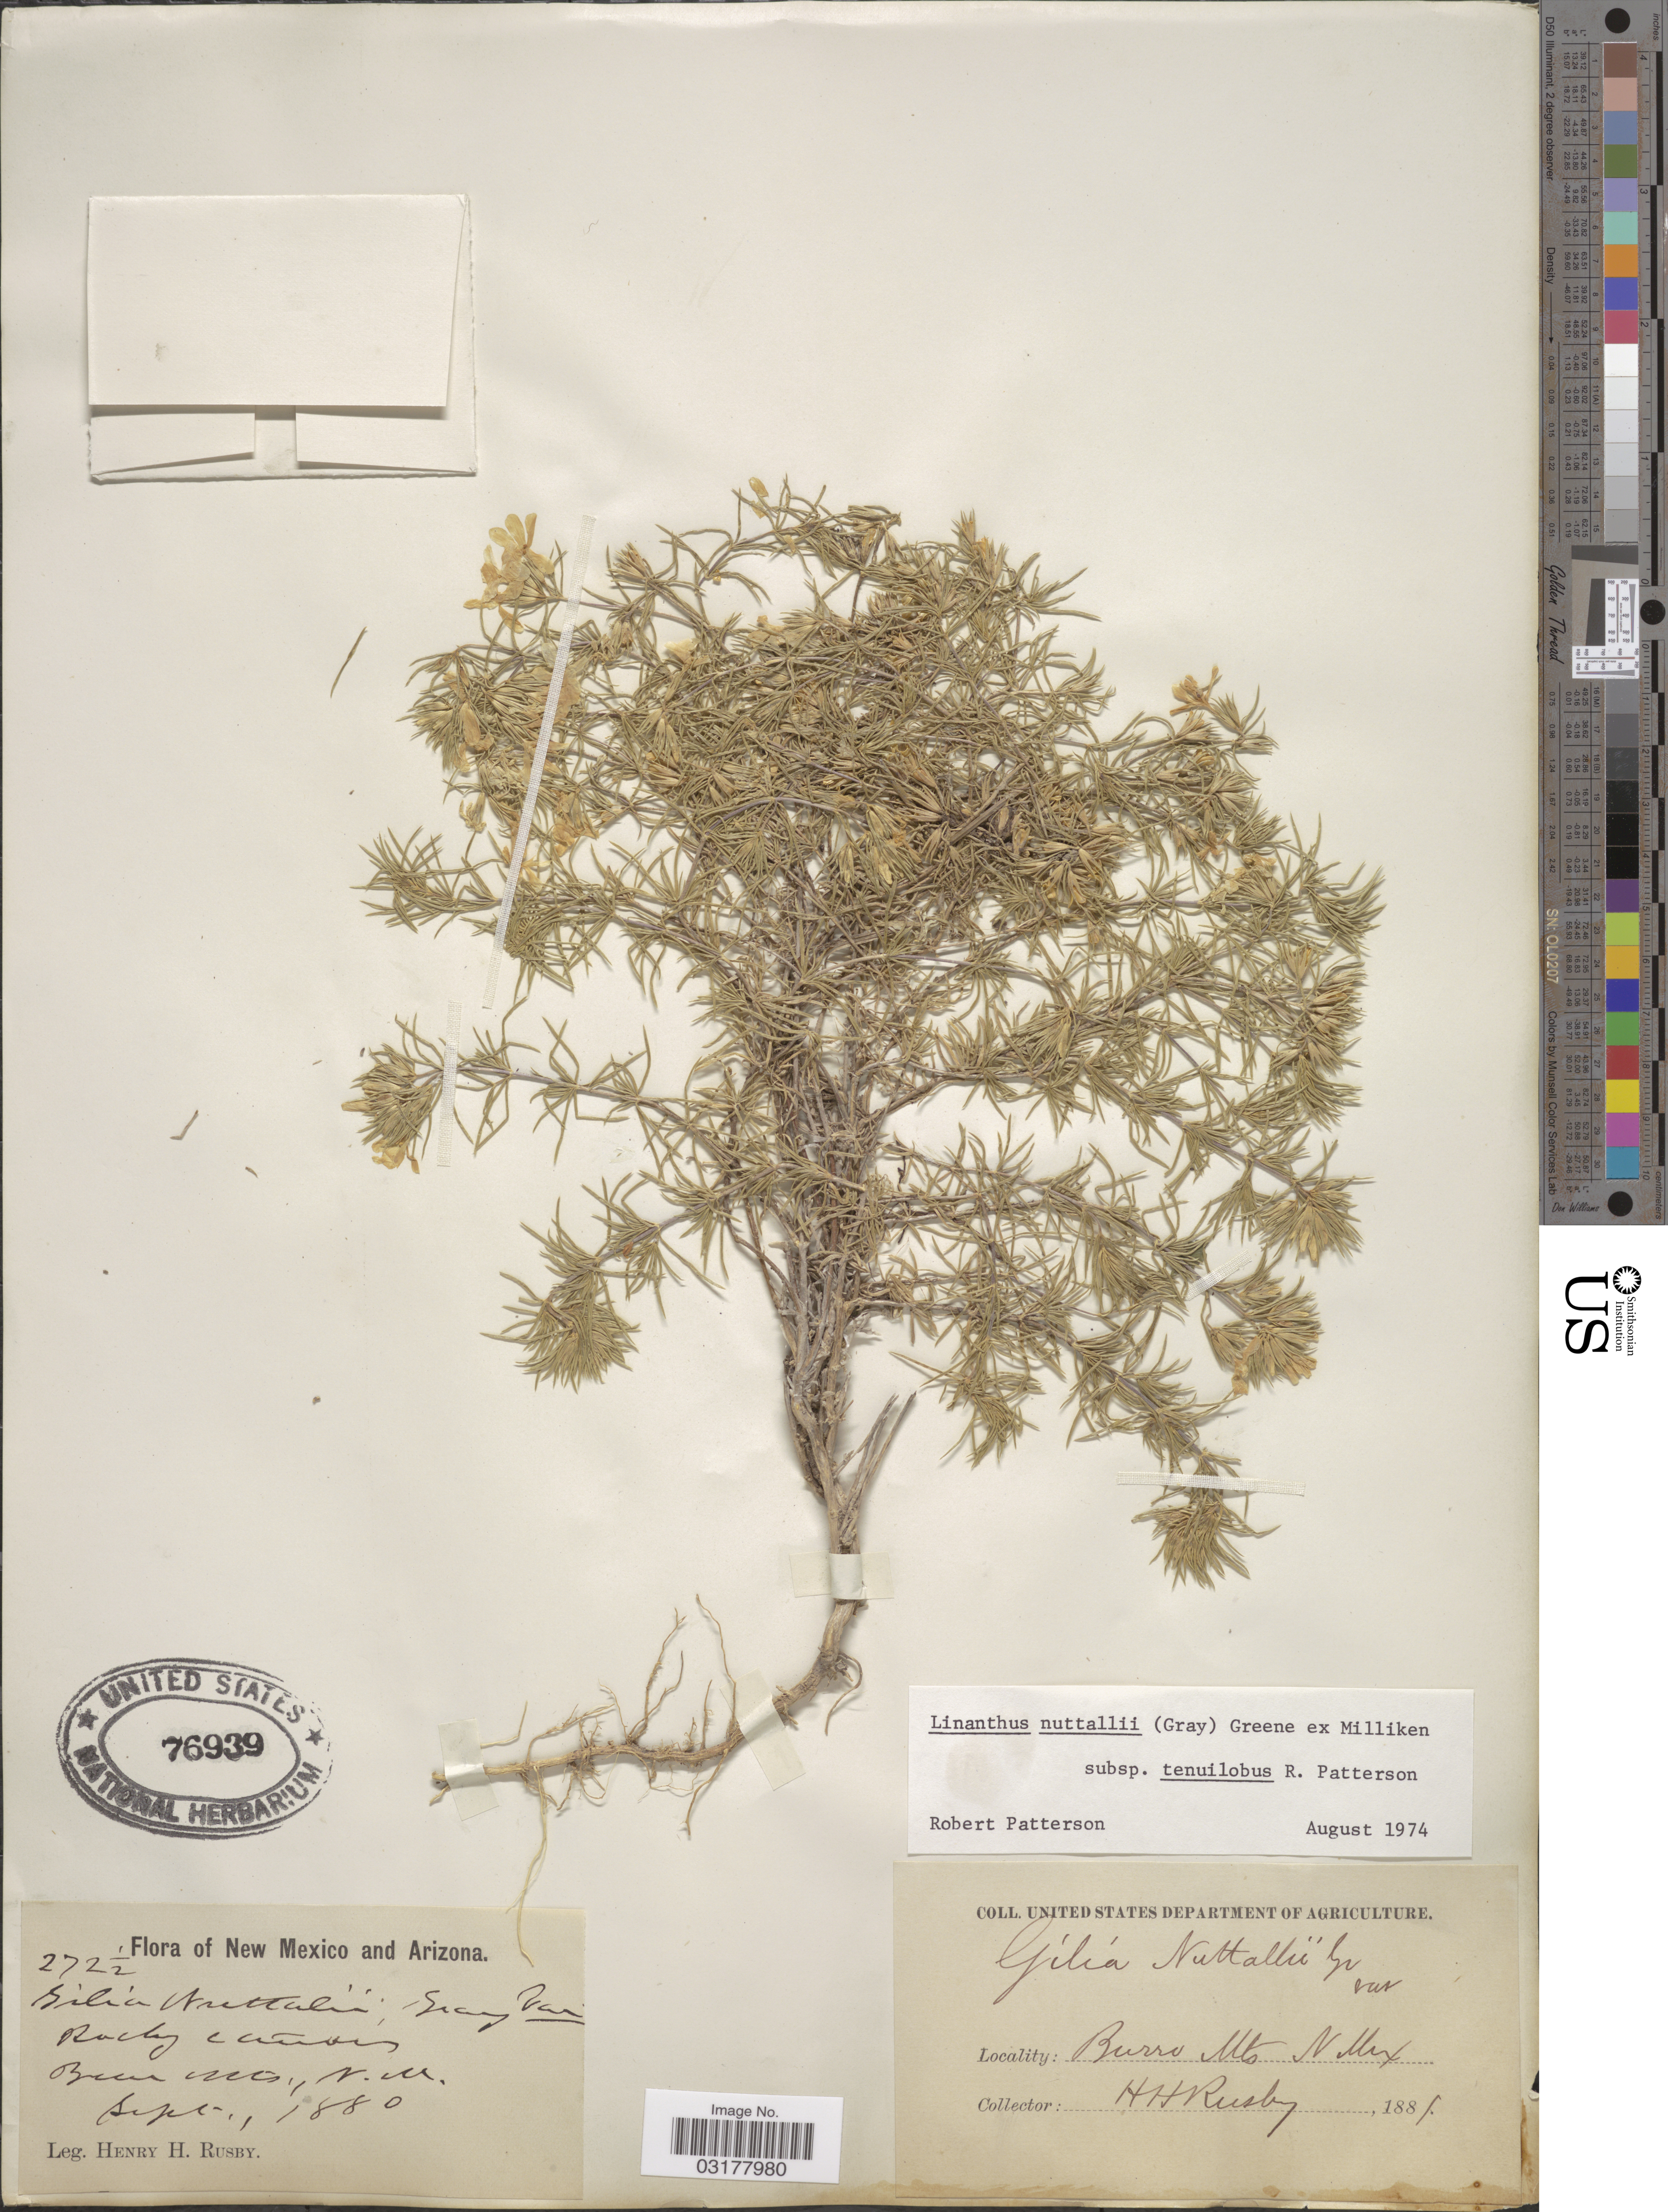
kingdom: Plantae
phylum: Tracheophyta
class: Magnoliopsida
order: Ericales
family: Polemoniaceae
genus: Leptosiphon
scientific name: Leptosiphon nuttallii subsp. nuttallii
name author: (A. Gray) J.M. Porter & L.A. Johnson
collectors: H. H. Rusby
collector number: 272½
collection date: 1880-09/1881-09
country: United States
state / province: New Mexico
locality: Rocky Cañons, Burro Mts.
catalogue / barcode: US 76939